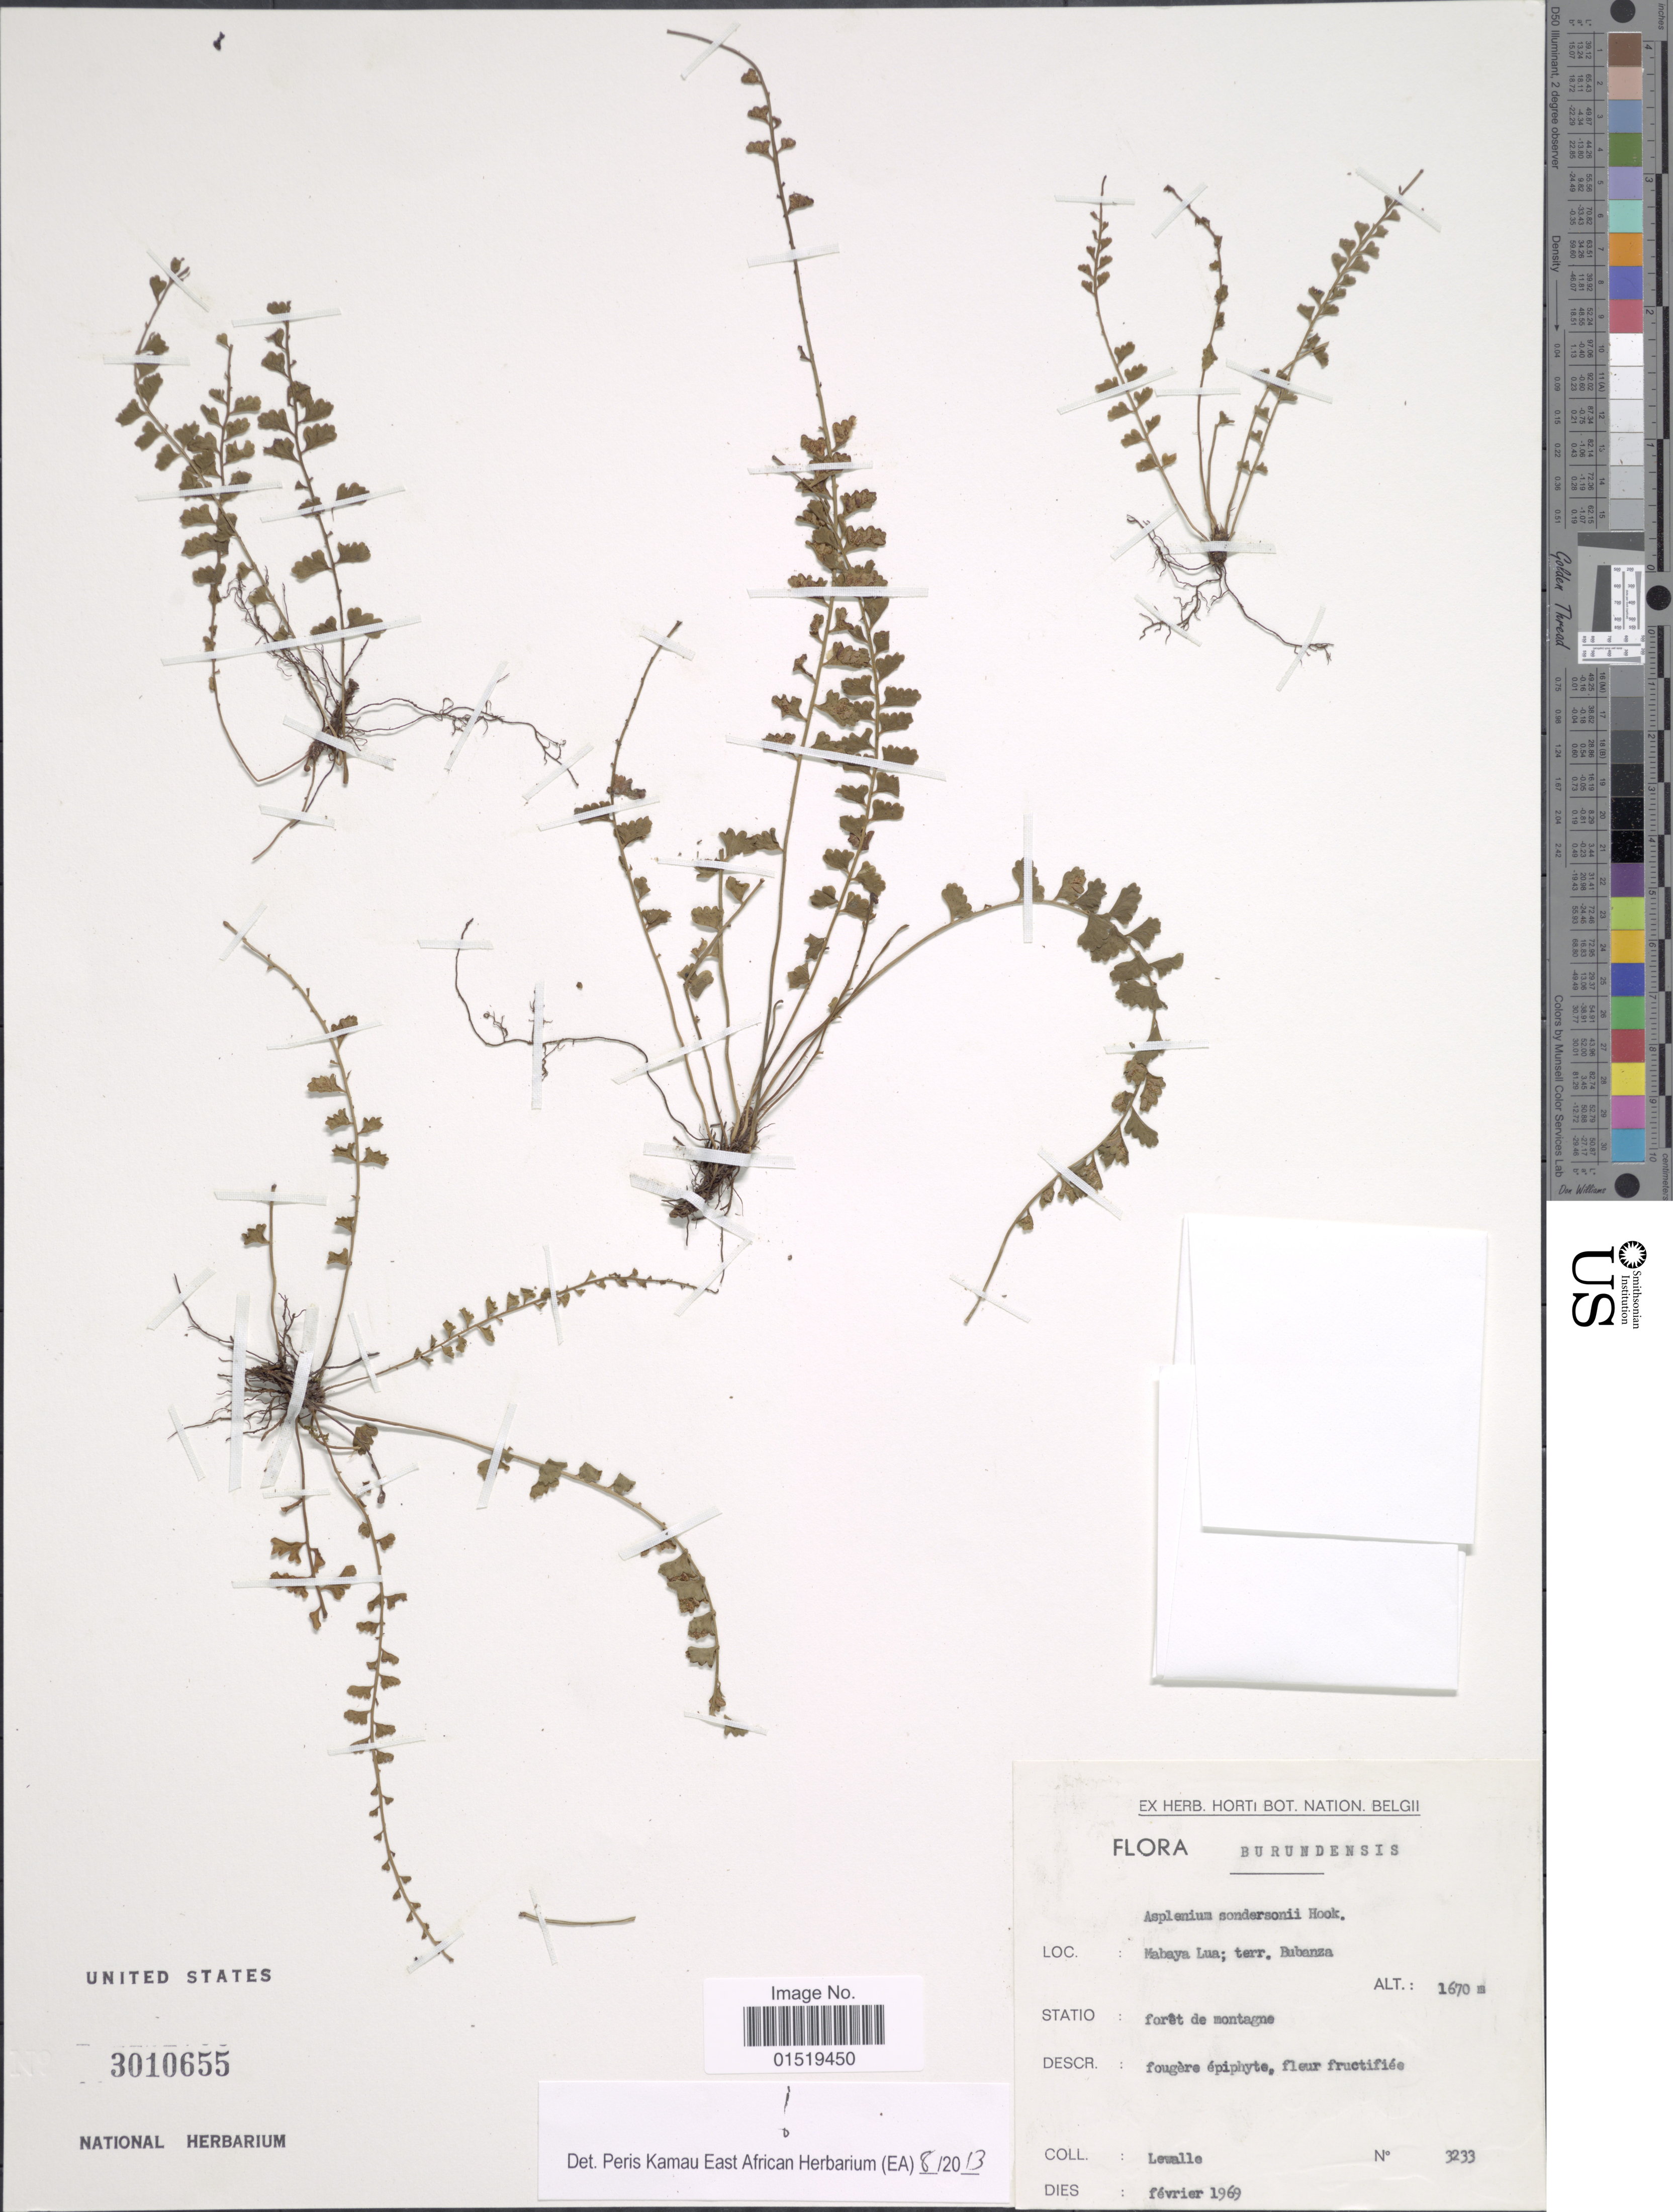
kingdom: Plantae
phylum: Tracheophyta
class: Polypodiopsida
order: Polypodiales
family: Aspleniaceae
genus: Asplenium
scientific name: Asplenium sandersonii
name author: Hook.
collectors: Lewalle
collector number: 3233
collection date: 1969-02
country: Burundi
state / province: Bubanza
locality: Mahaya Lua; terr. Bubanza.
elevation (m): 1670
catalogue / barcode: US 3010655